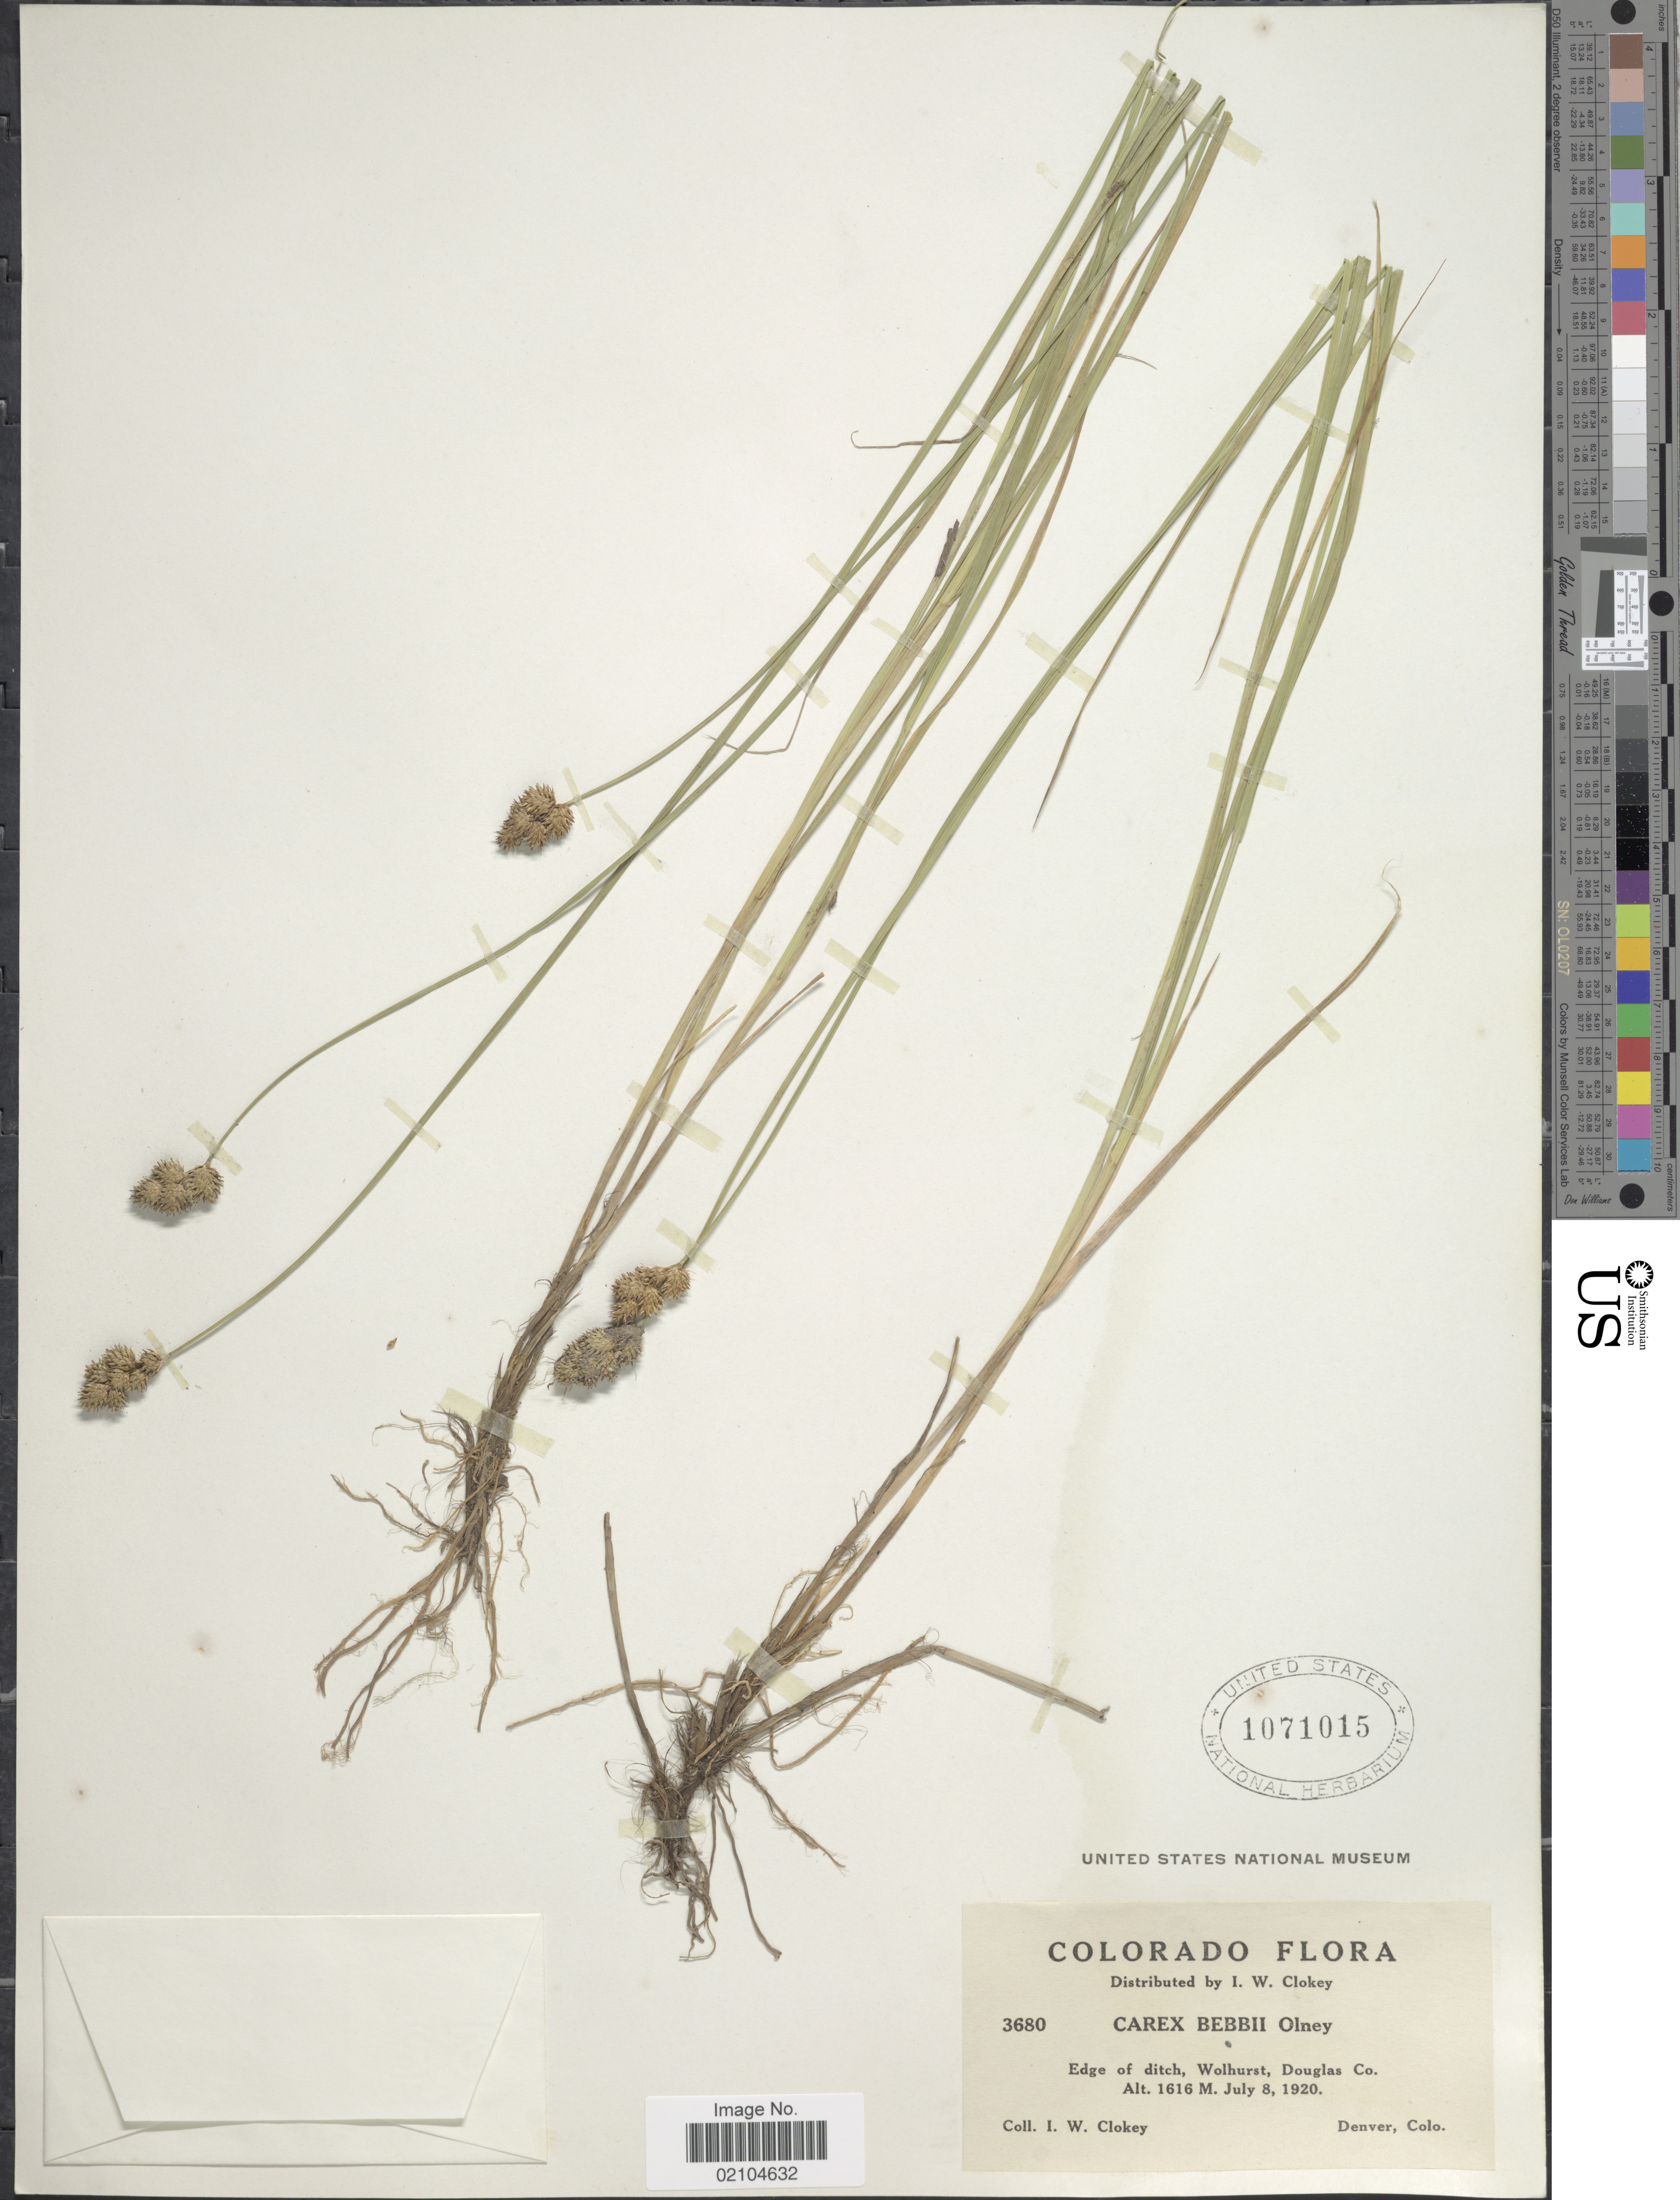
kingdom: Plantae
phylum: Tracheophyta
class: Liliopsida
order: Poales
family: Cyperaceae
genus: Carex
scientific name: Carex bebbii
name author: (L.H. Bailey) Olney ex Fernald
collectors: I. W. Clokey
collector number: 3680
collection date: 1920-07-08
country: United States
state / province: Colorado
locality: Edge of ditch, Wolhurst, Douglas Co.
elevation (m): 1616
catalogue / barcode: US 1071015